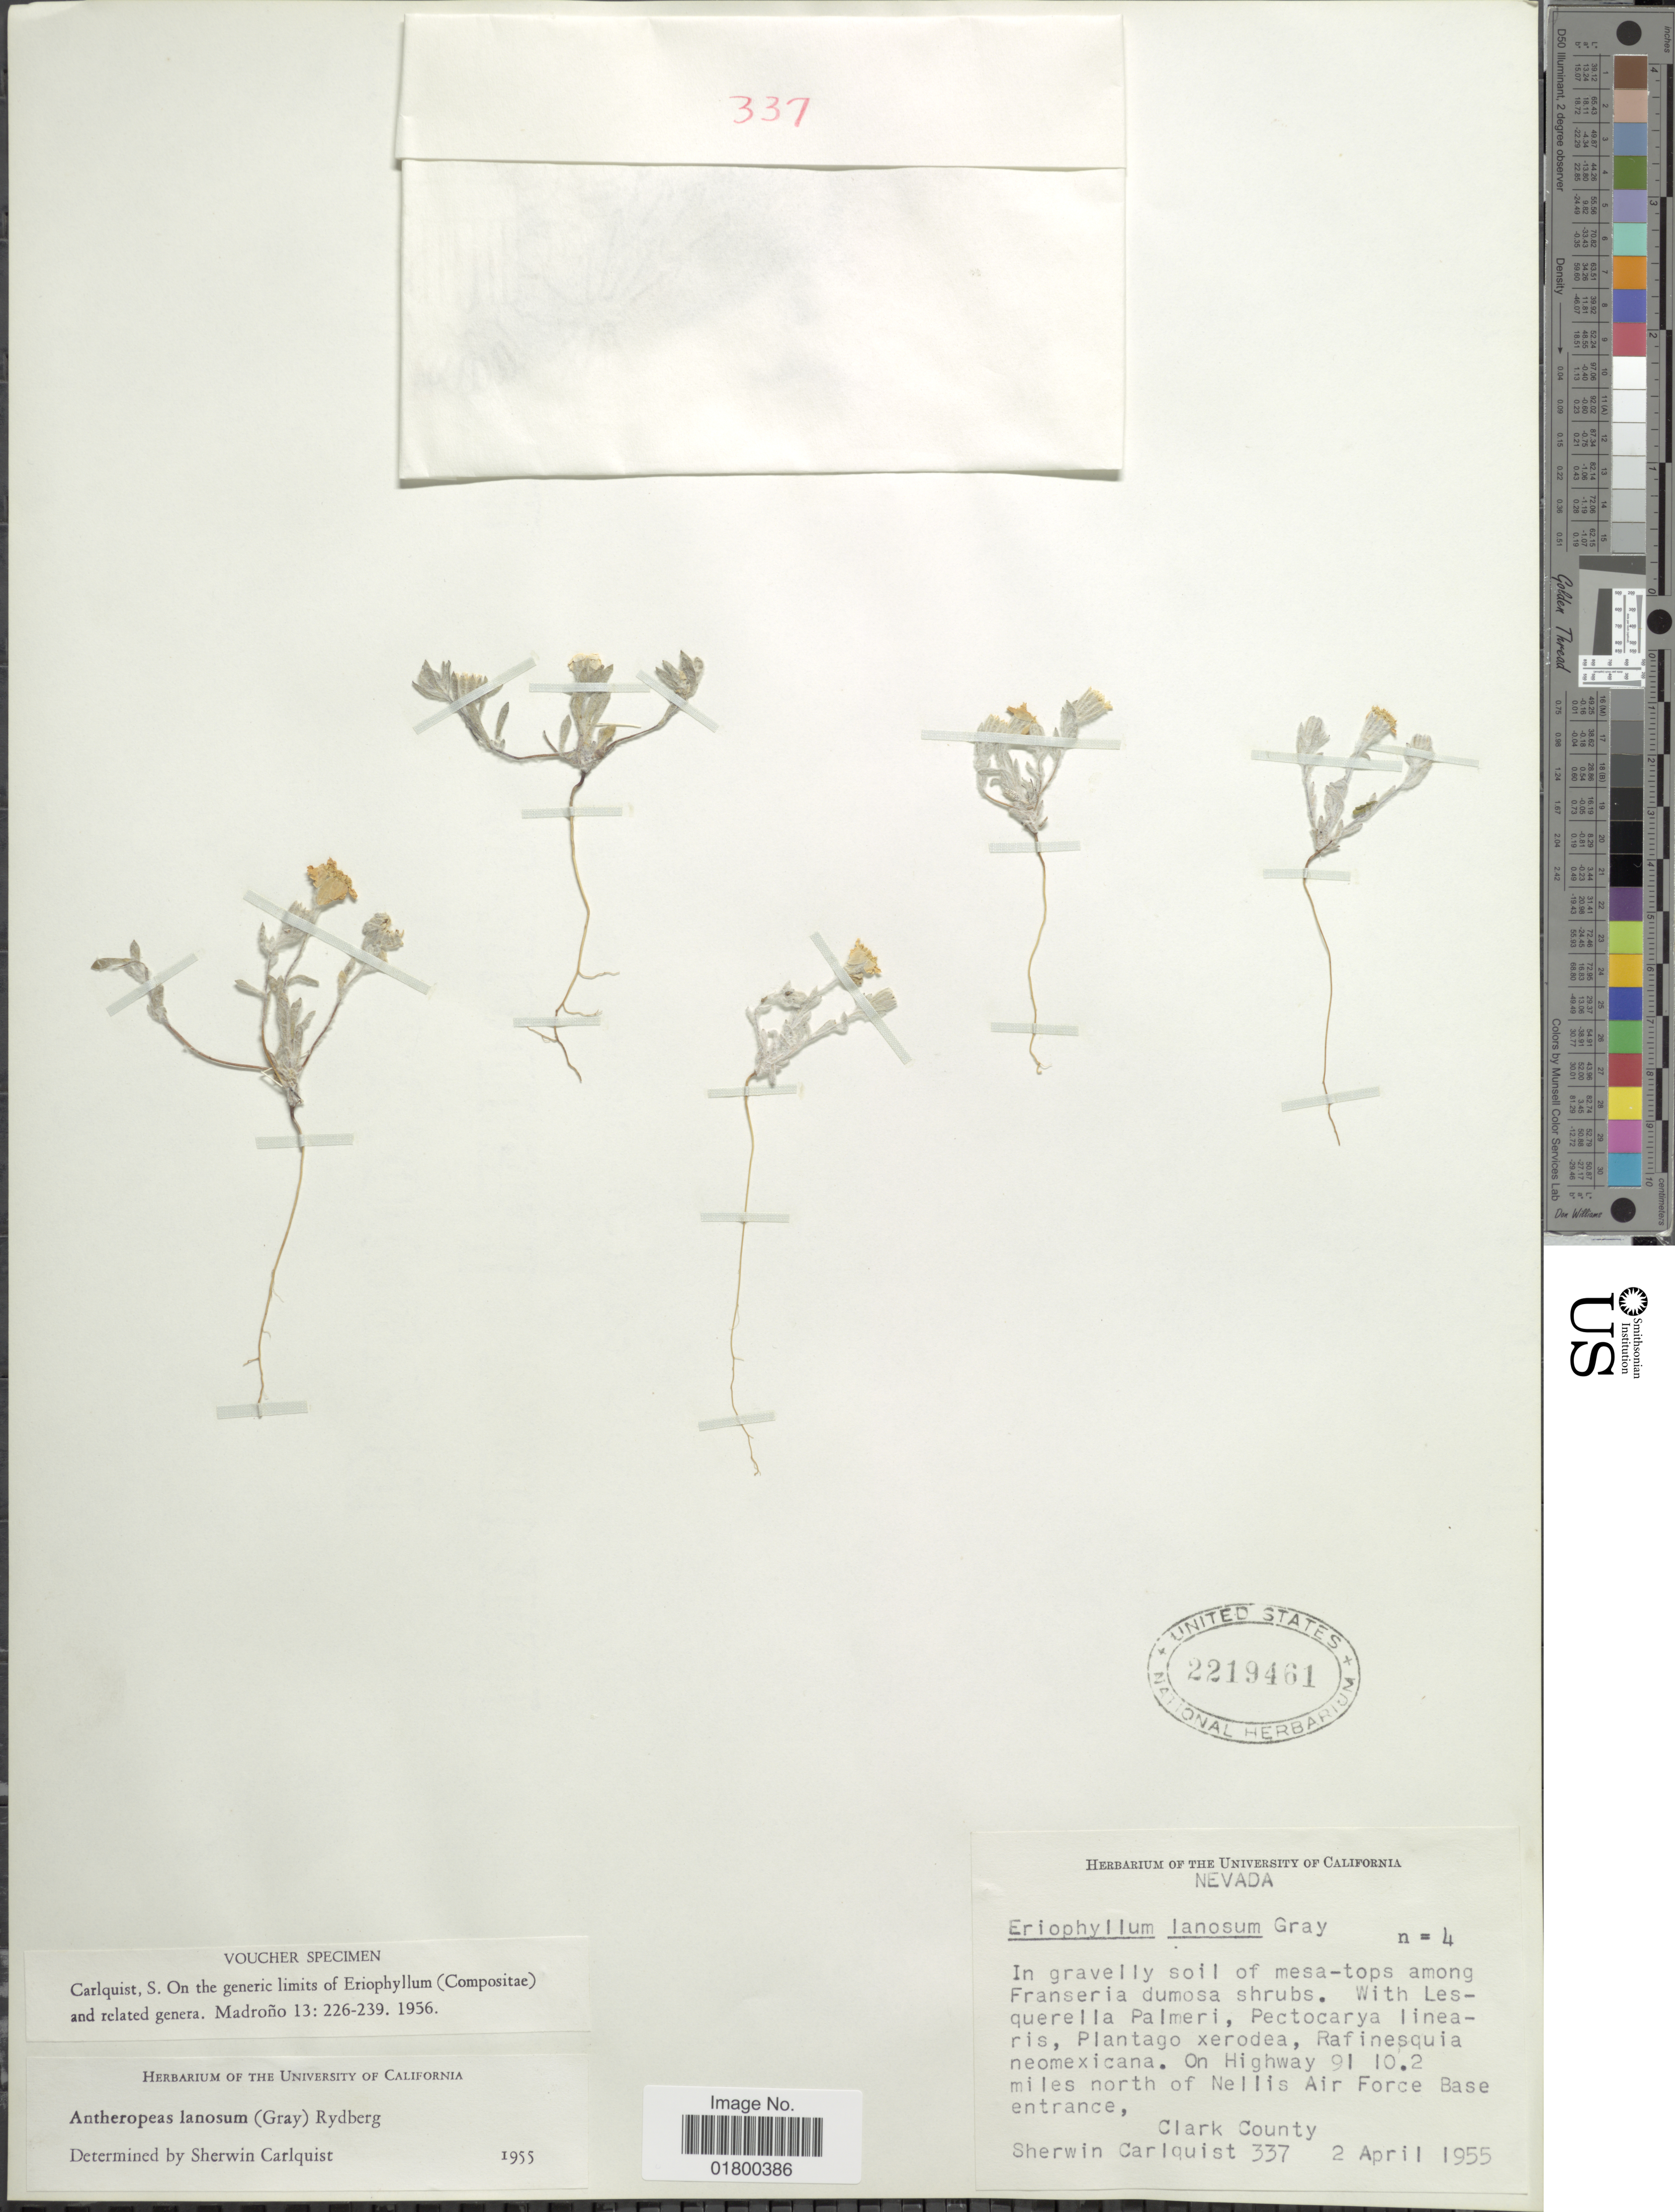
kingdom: Plantae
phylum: Tracheophyta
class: Magnoliopsida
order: Asterales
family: Asteraceae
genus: Eriophyllum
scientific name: Eriophyllum lanosum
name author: (A. Gray) A. Gray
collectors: S. Carlquist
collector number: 337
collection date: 1955-04-02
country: United States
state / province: Nevada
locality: On Highway 91, 10.2 miles north of Nellis Air Force Base entrance, Clark County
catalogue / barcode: US 2219461